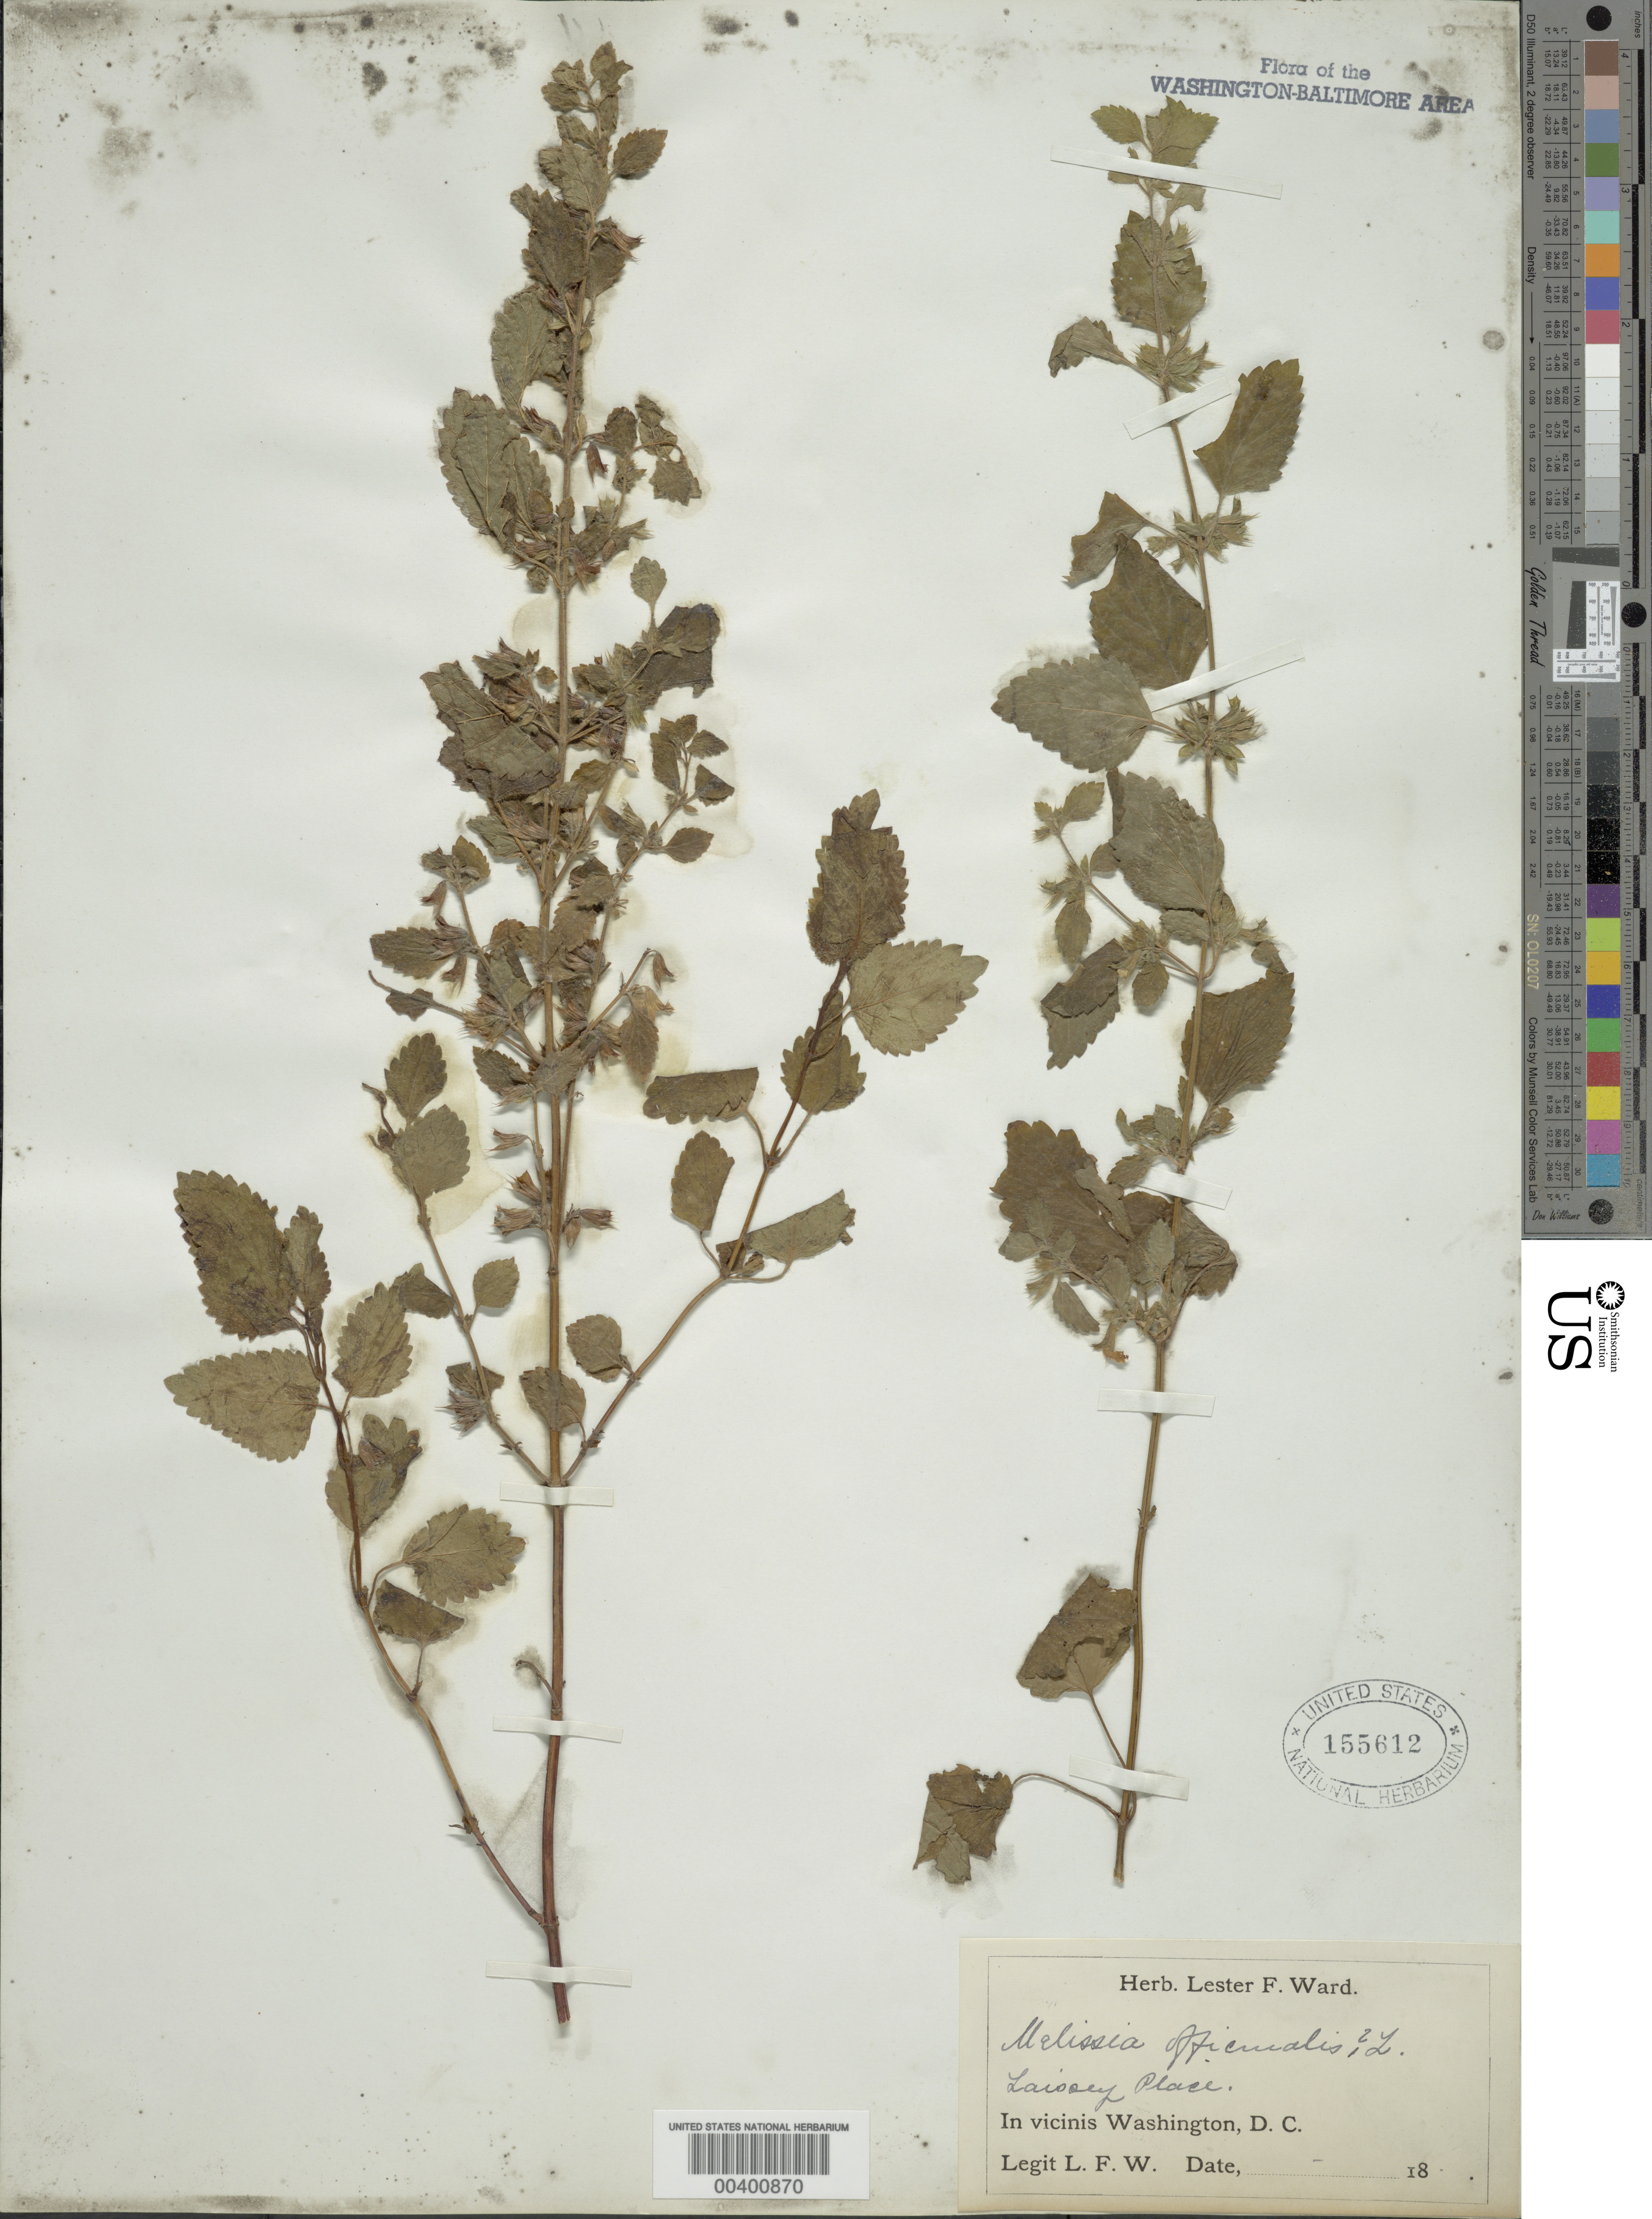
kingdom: Plantae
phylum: Tracheophyta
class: Magnoliopsida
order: Lamiales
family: Lamiaceae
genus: Melissa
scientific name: Melissa officinalis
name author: L.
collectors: L. F. Ward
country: United States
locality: Laissey Place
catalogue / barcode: US 155612